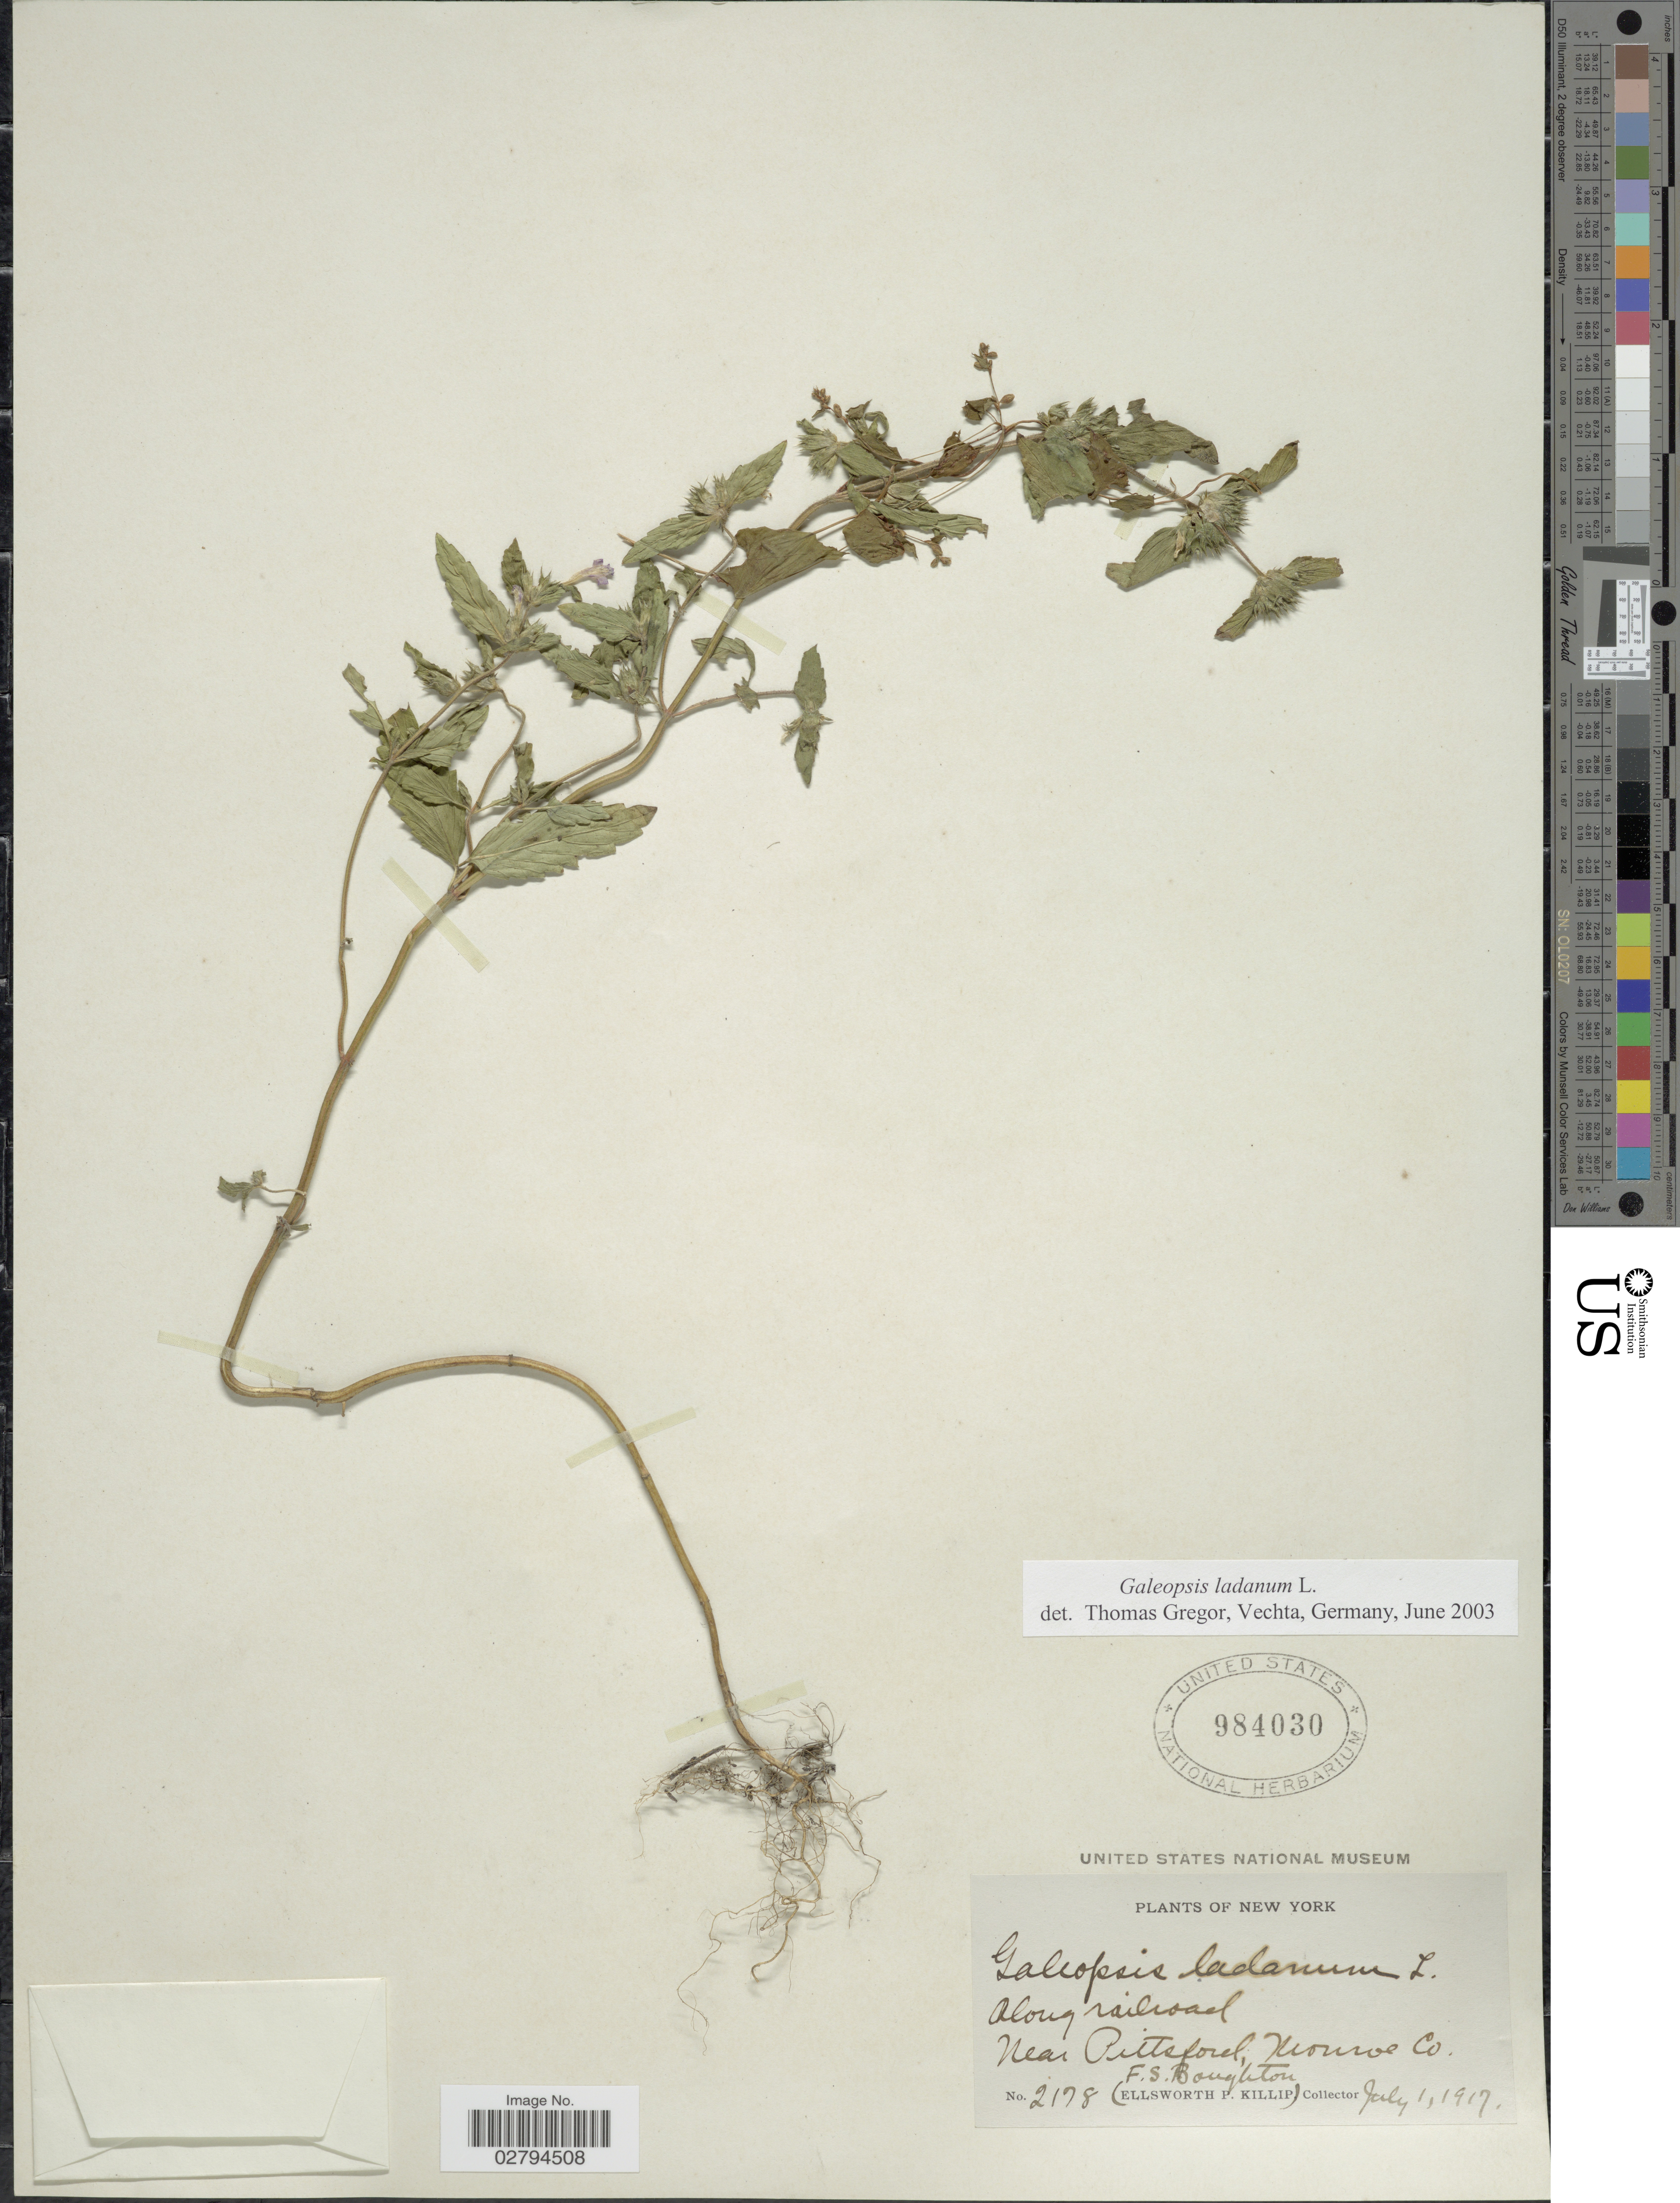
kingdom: Plantae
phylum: Tracheophyta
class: Magnoliopsida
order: Lamiales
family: Lamiaceae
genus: Galeopsis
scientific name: Galeopsis ladanum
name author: L.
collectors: F. S. Boughton & E. P. Killip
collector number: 2178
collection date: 1917-07-01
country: United States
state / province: New York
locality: Near Pittsford, Monroe Co.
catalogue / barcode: US 984030